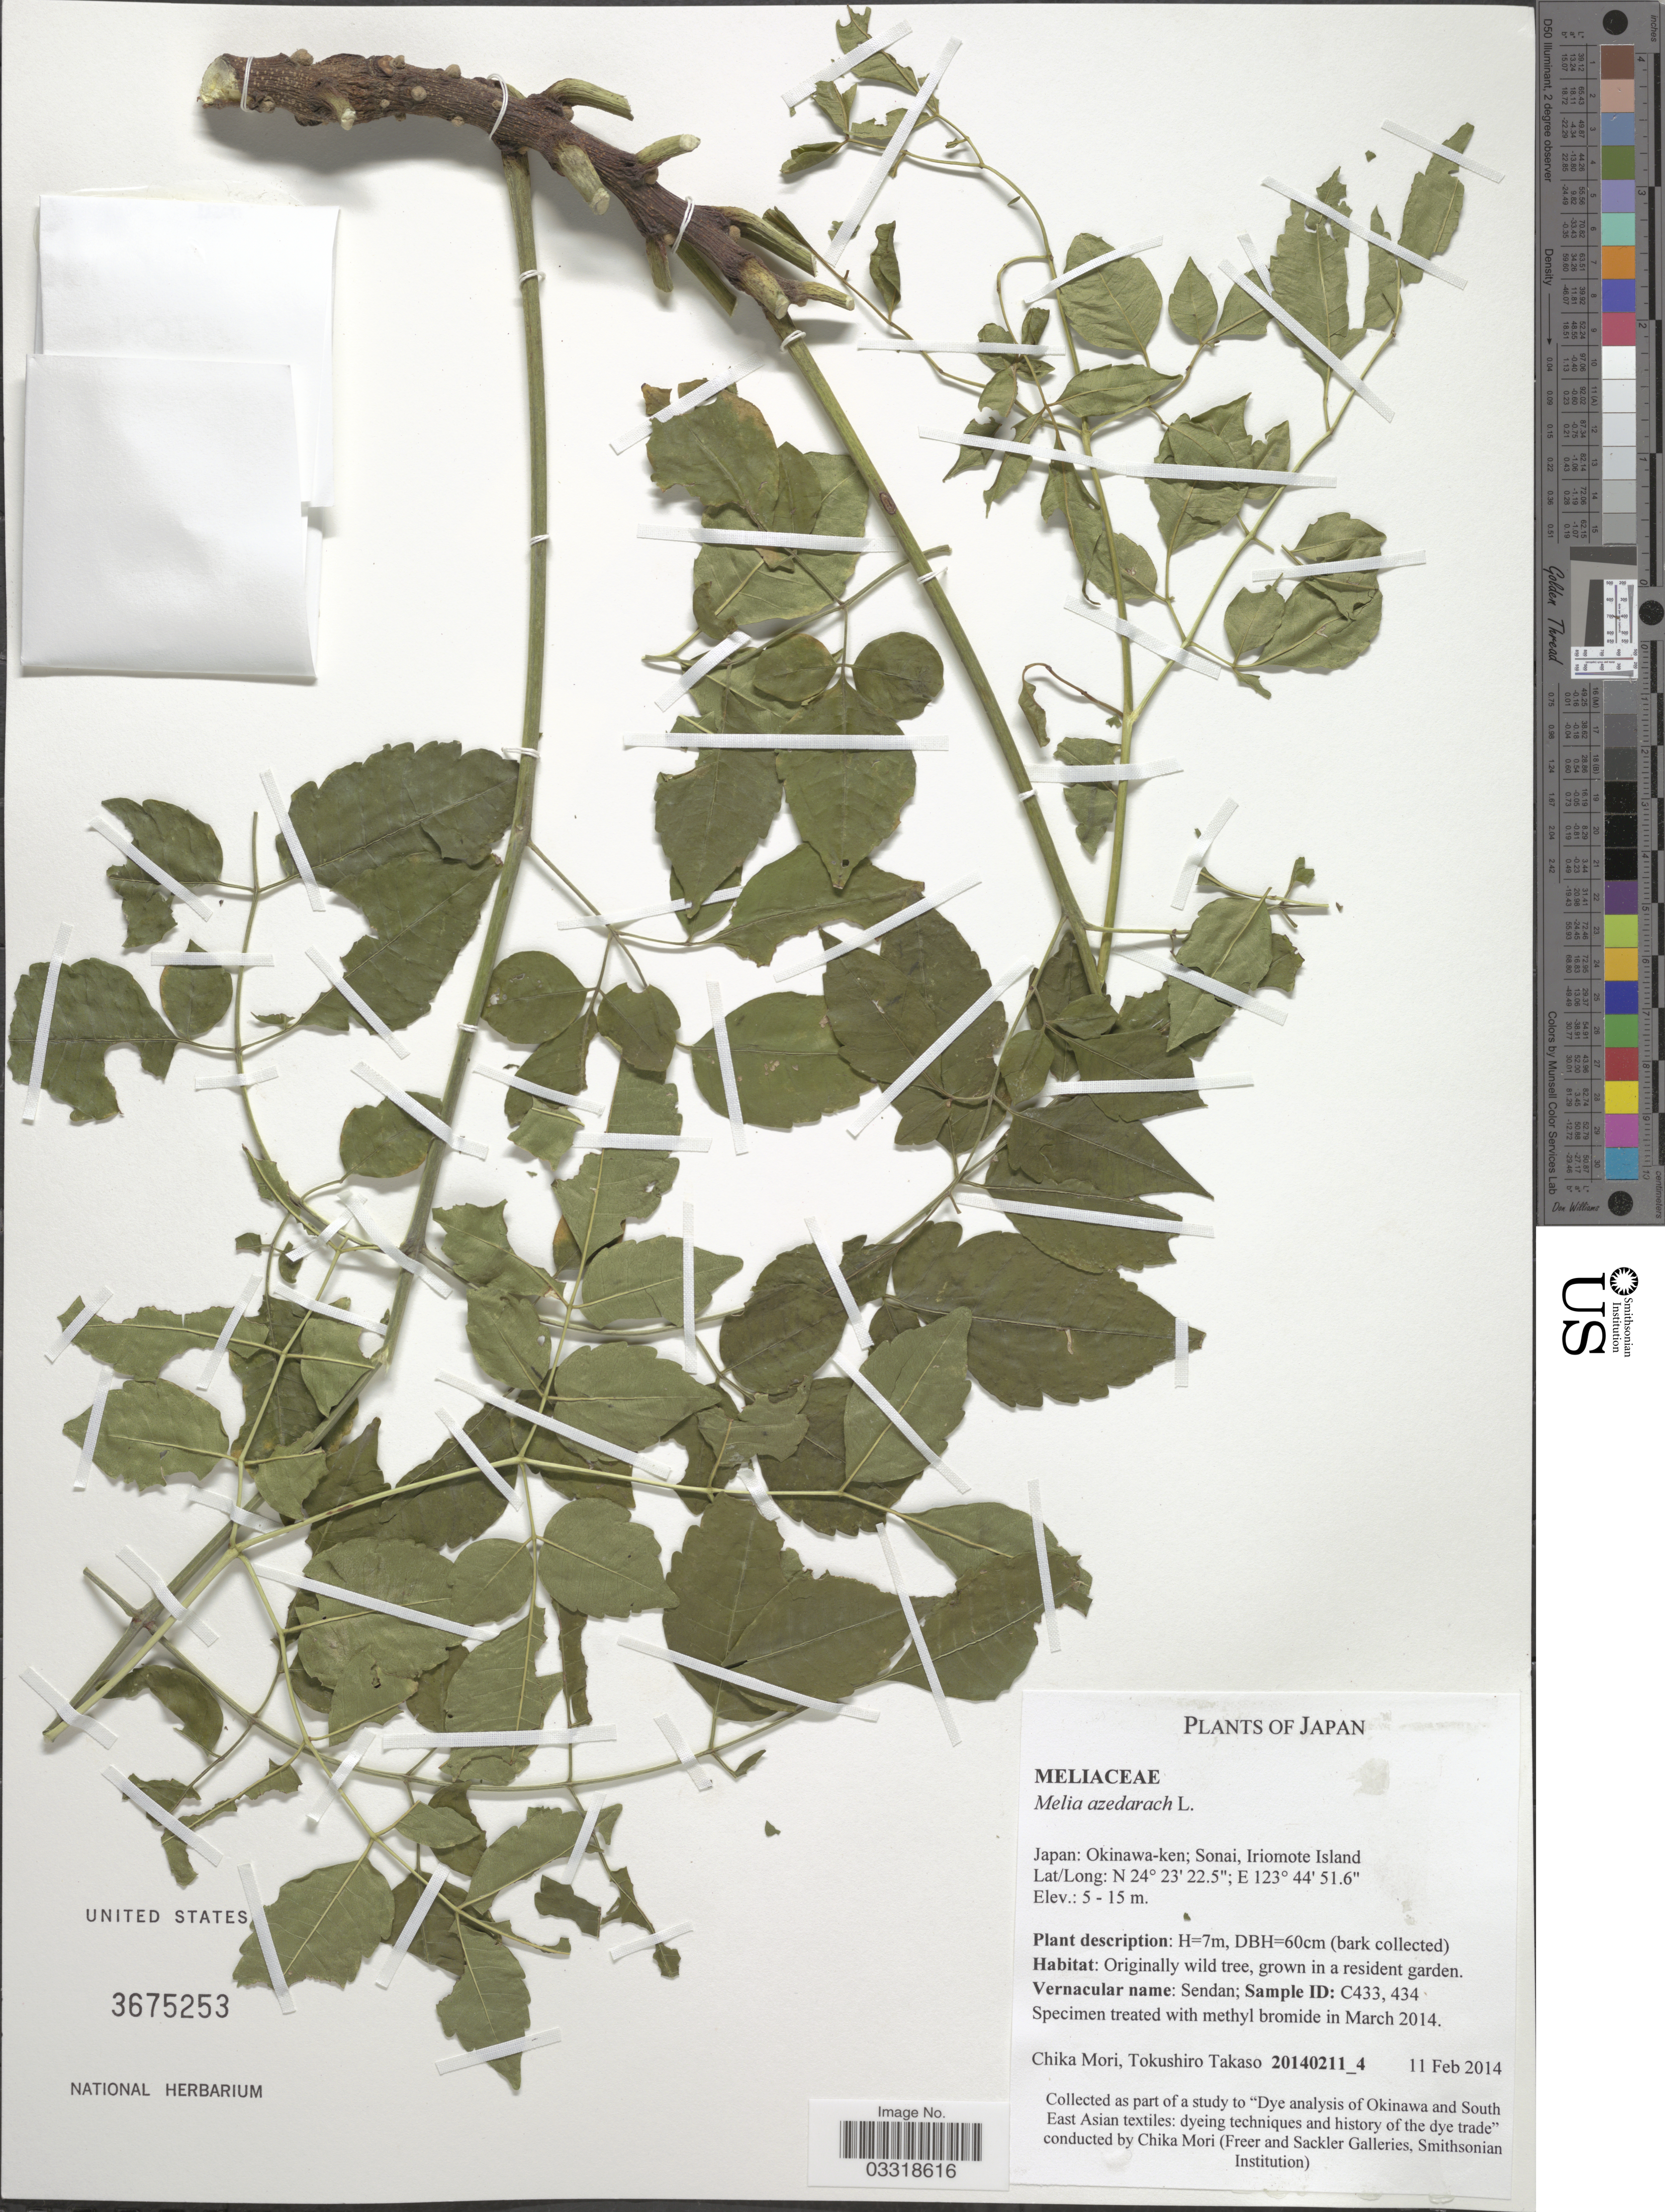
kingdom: Plantae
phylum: Tracheophyta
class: Magnoliopsida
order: Sapindales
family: Meliaceae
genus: Melia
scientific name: Melia azedarach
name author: L.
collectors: C. Mori & T. Takaso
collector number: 20140211_4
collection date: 2014-02-11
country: Japan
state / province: Okinawa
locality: Okinawa-ken; Sonai, Iriomote Island.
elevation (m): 5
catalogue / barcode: US 3675253